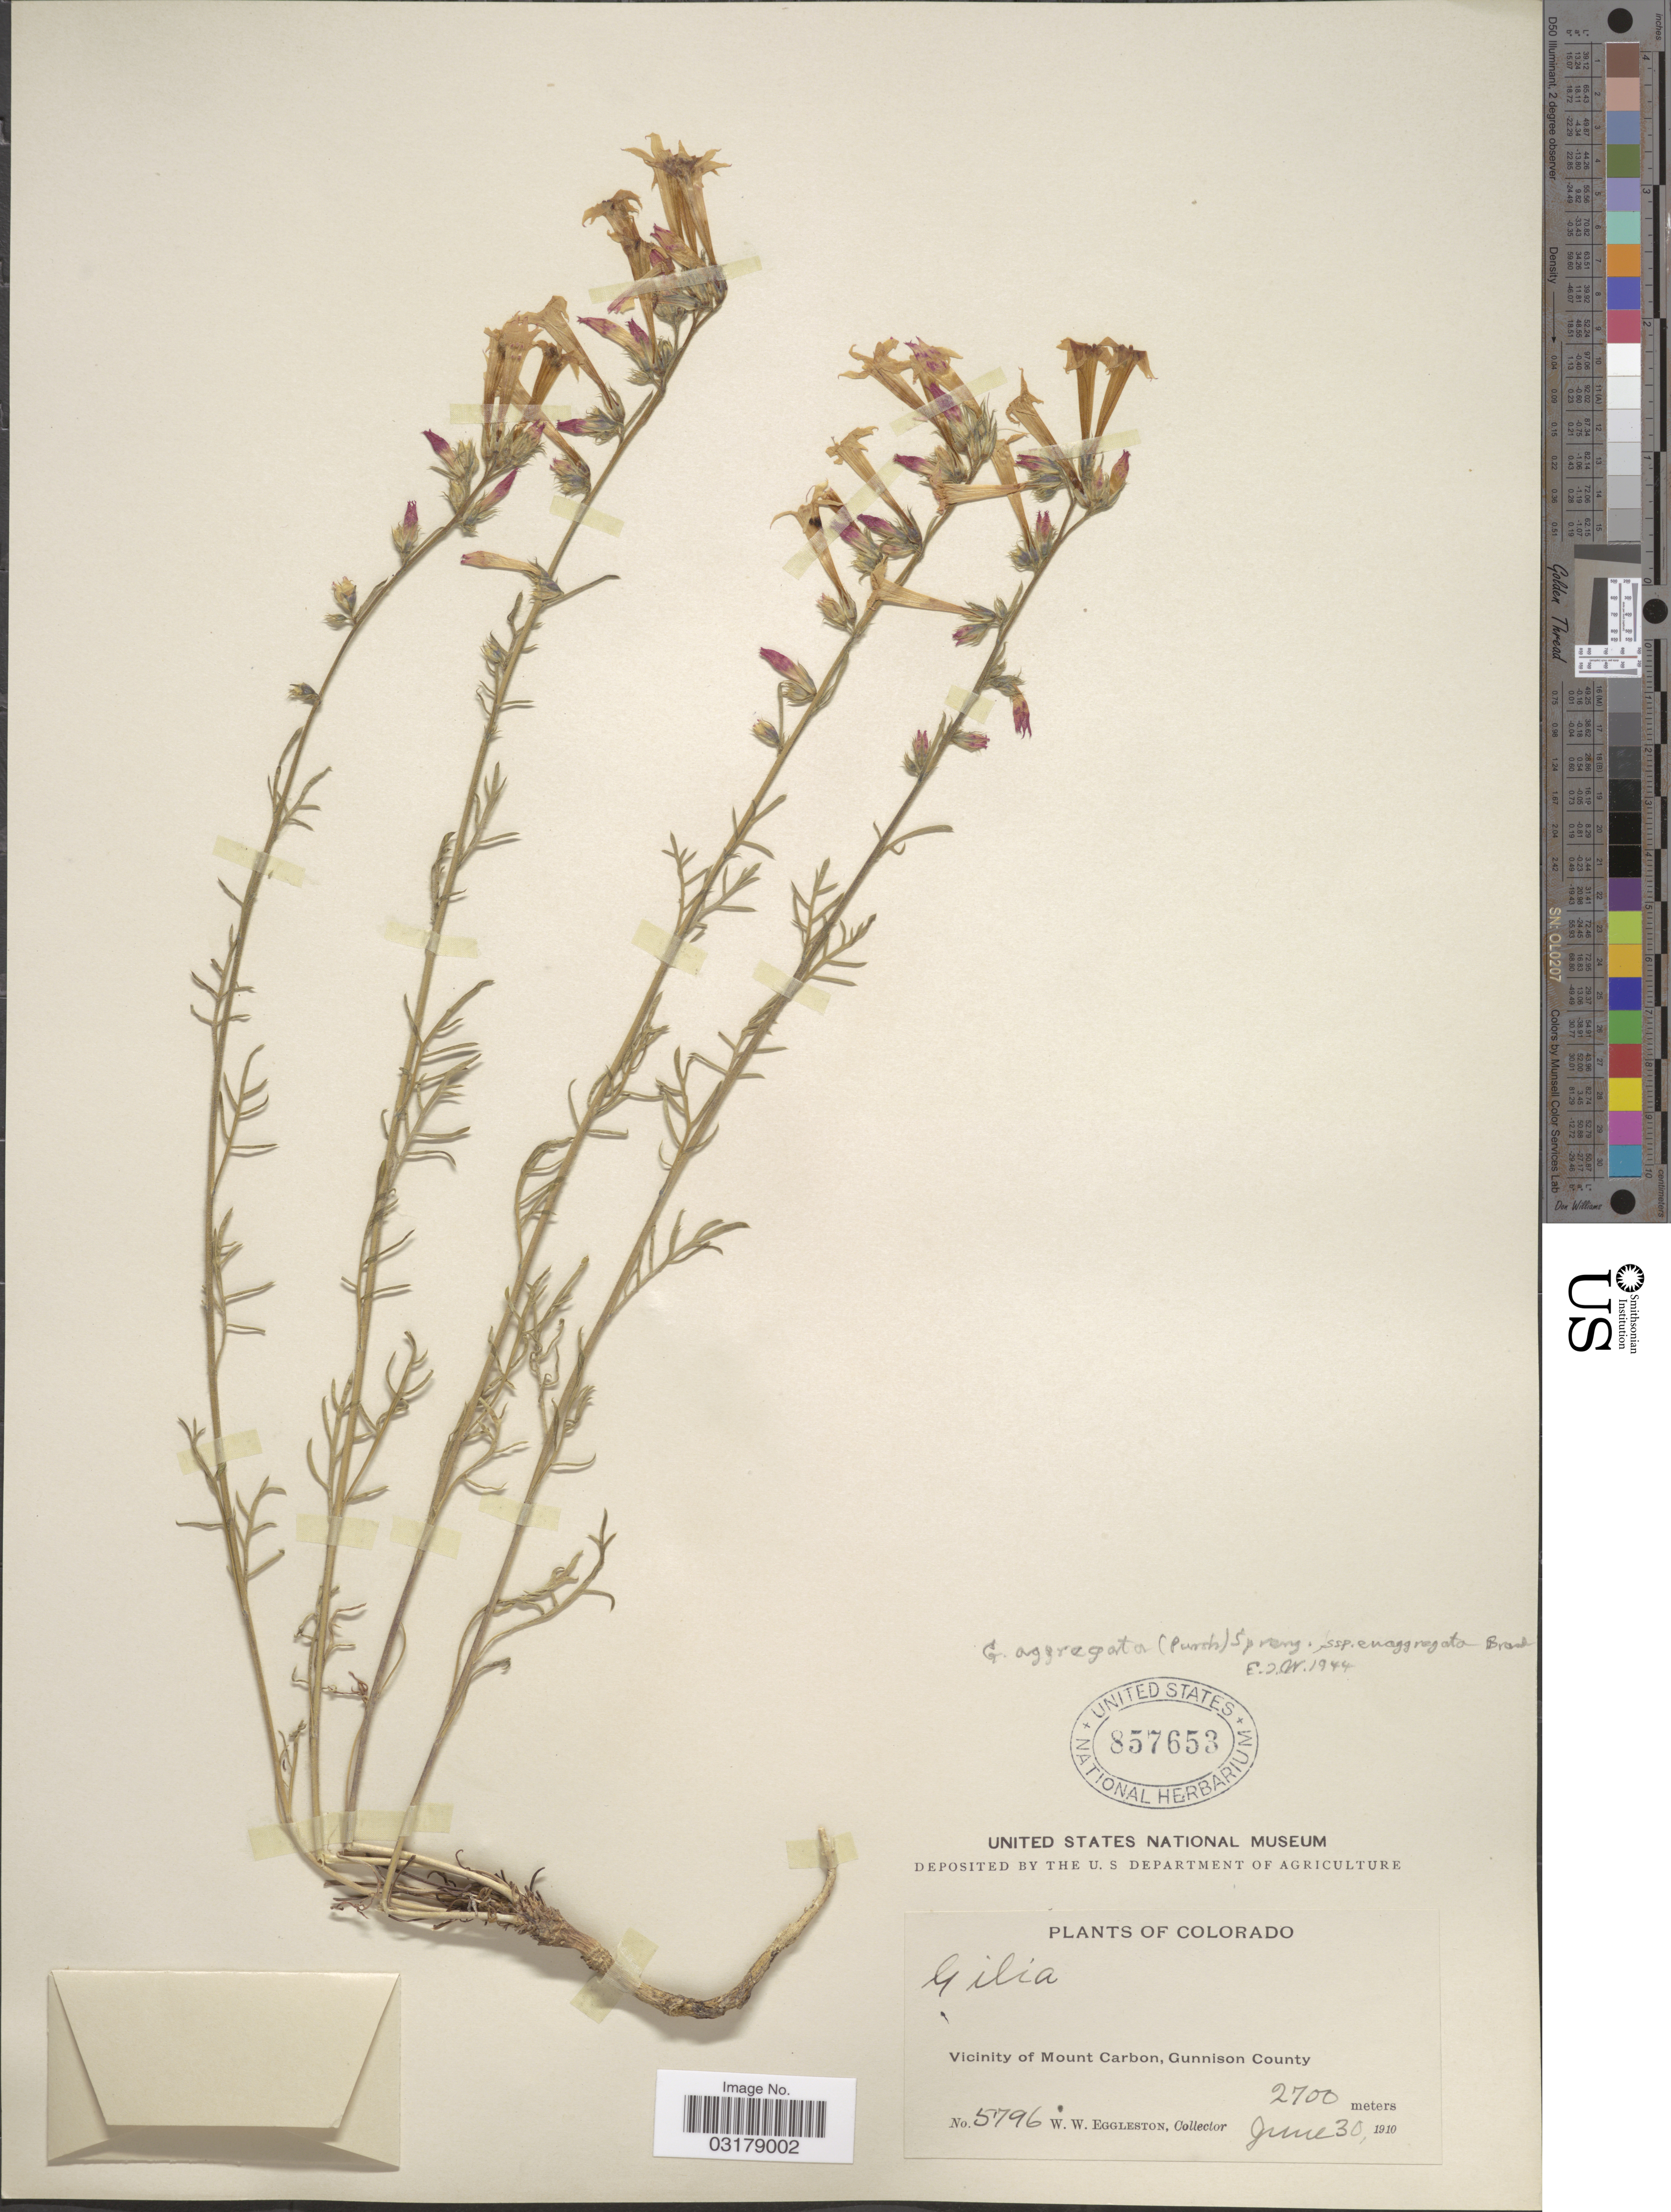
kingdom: Plantae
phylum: Tracheophyta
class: Magnoliopsida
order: Ericales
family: Polemoniaceae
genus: Ipomopsis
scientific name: Ipomopsis aggregata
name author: (Pursh) V.E. Grant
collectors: W. W. Eggleston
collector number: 5796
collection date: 1910-06-30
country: United States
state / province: Colorado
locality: Vicinity of Mount Carbon, Gunnison County.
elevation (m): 2700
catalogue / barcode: US 857653